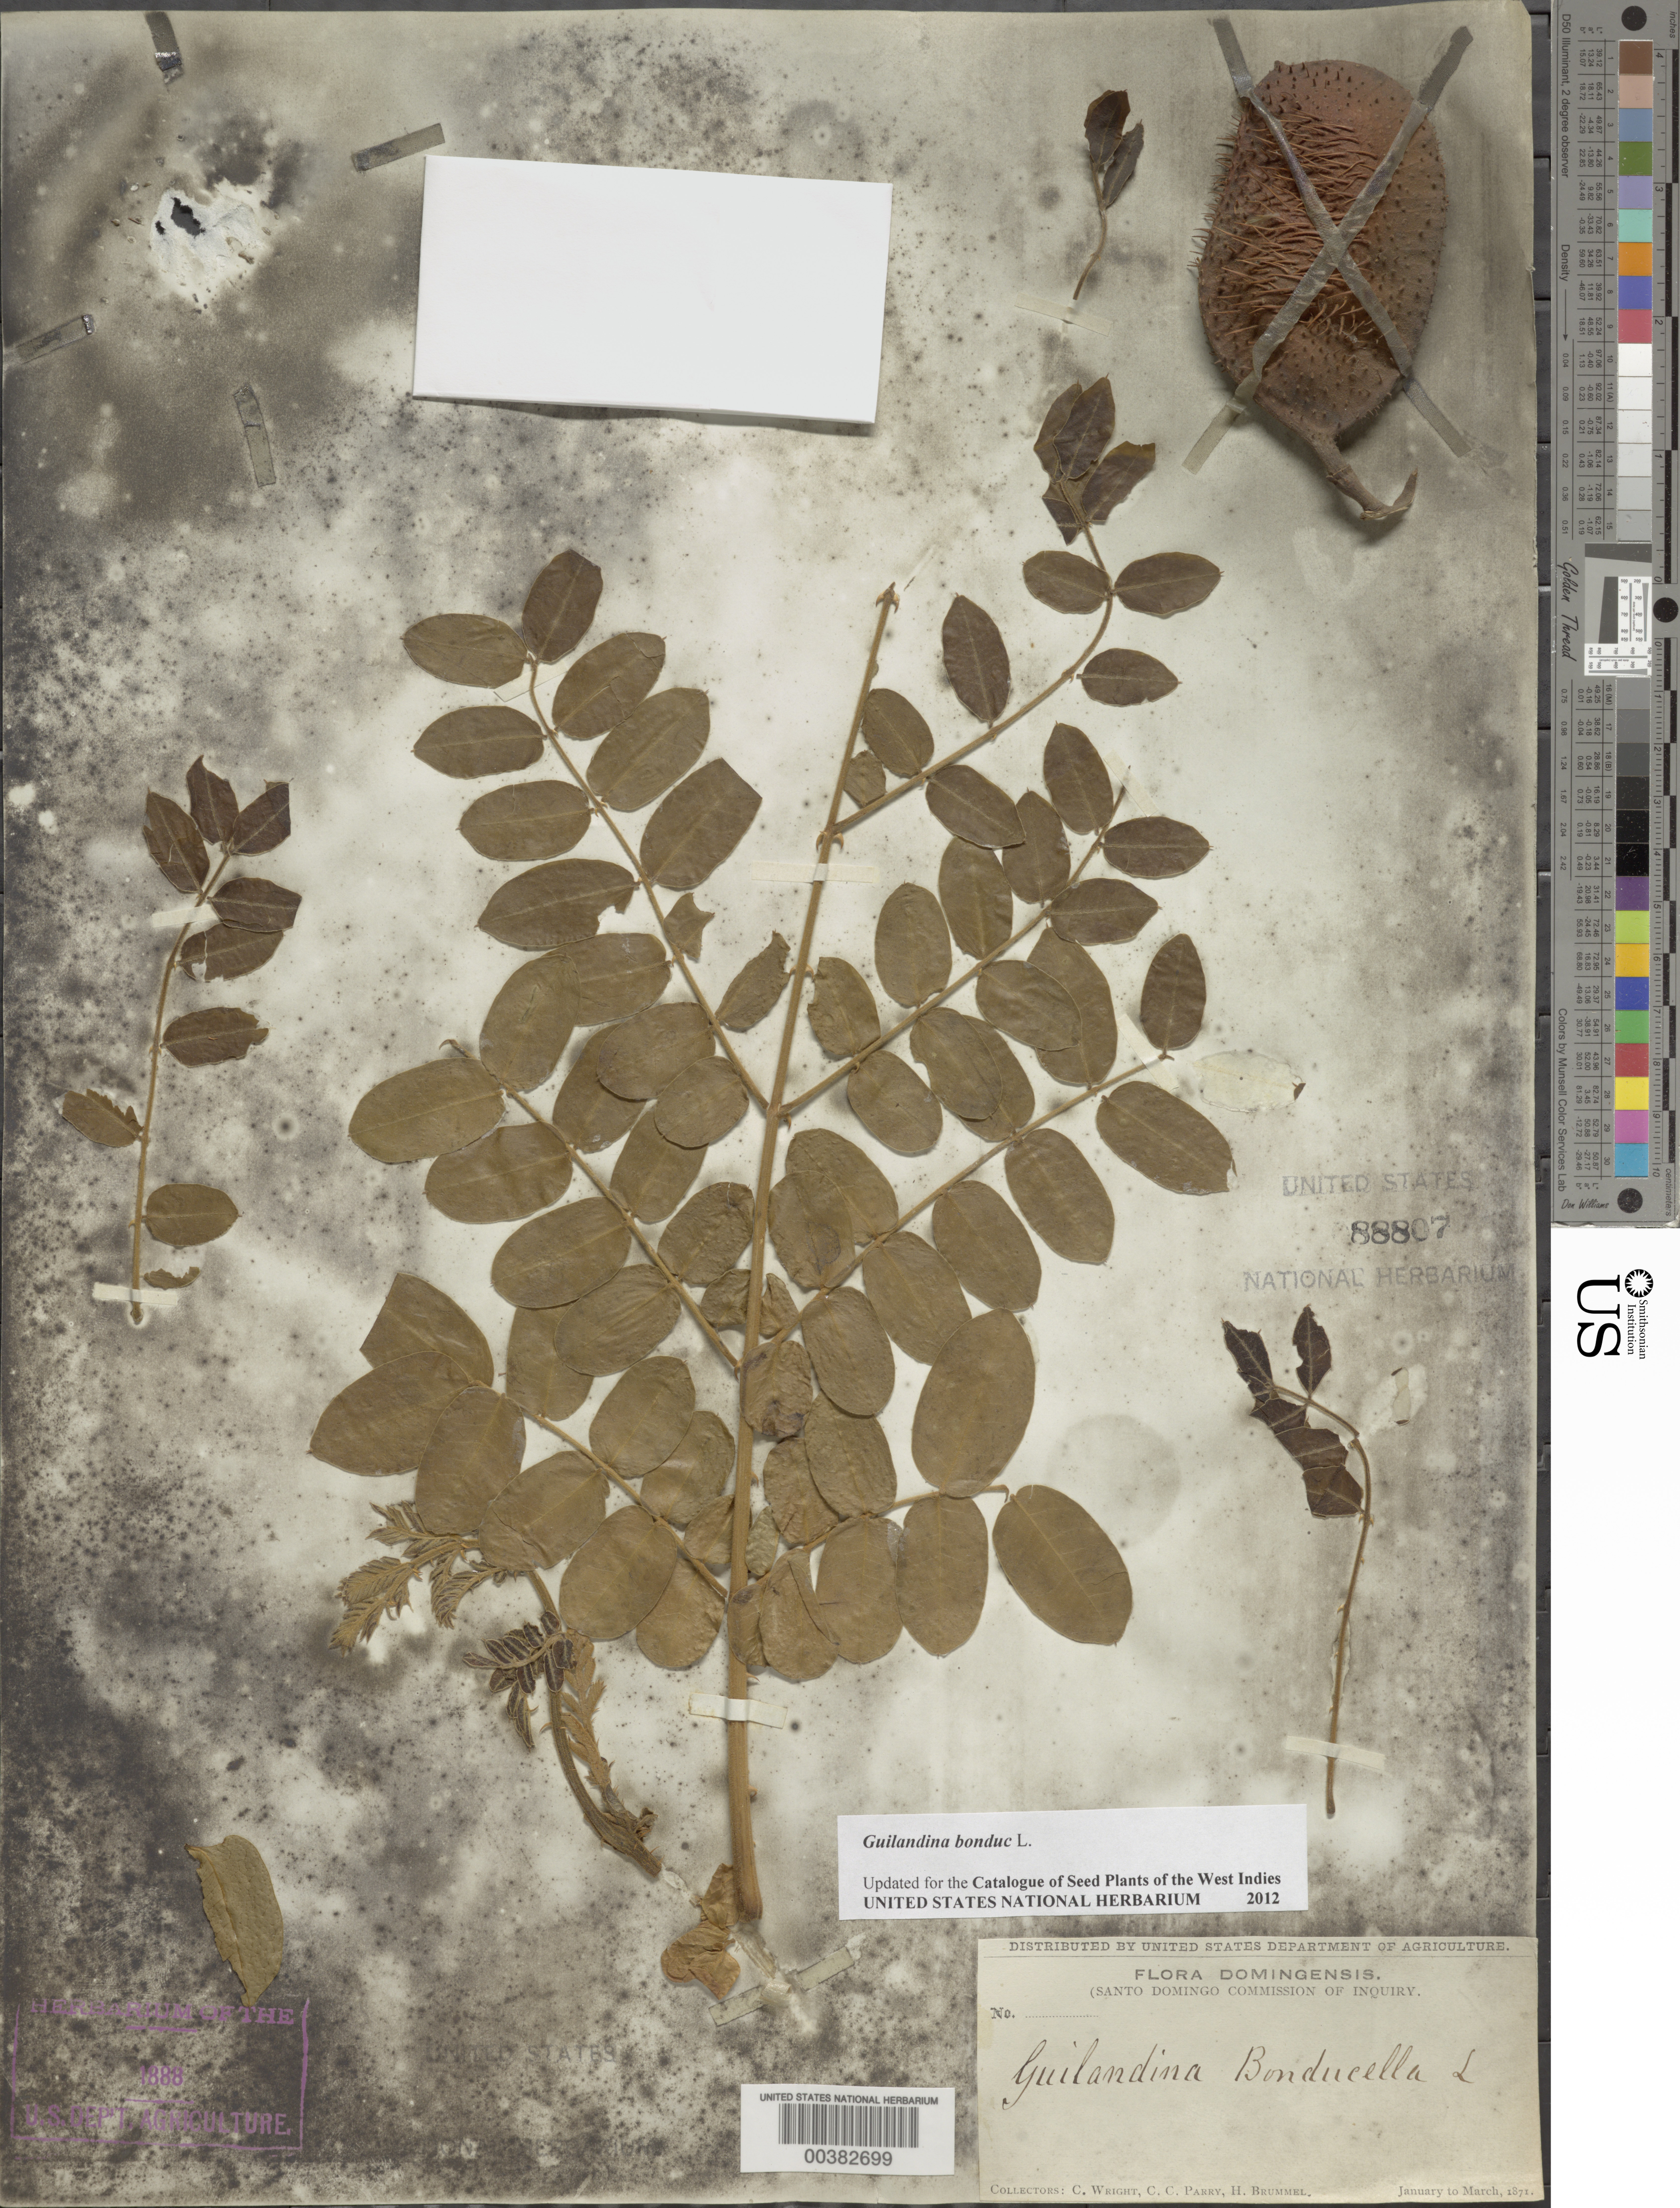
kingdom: Plantae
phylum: Tracheophyta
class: Magnoliopsida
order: Fabales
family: Fabaceae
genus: Guilandina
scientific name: Guilandina bonduc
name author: L.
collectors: C. Wright, C. C. Parry & H. Brummel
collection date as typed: Jan 1871 to -- Mar 1871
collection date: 1871-01/1871-03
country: Dominican Republic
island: Hispaniola Island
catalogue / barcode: US 88807